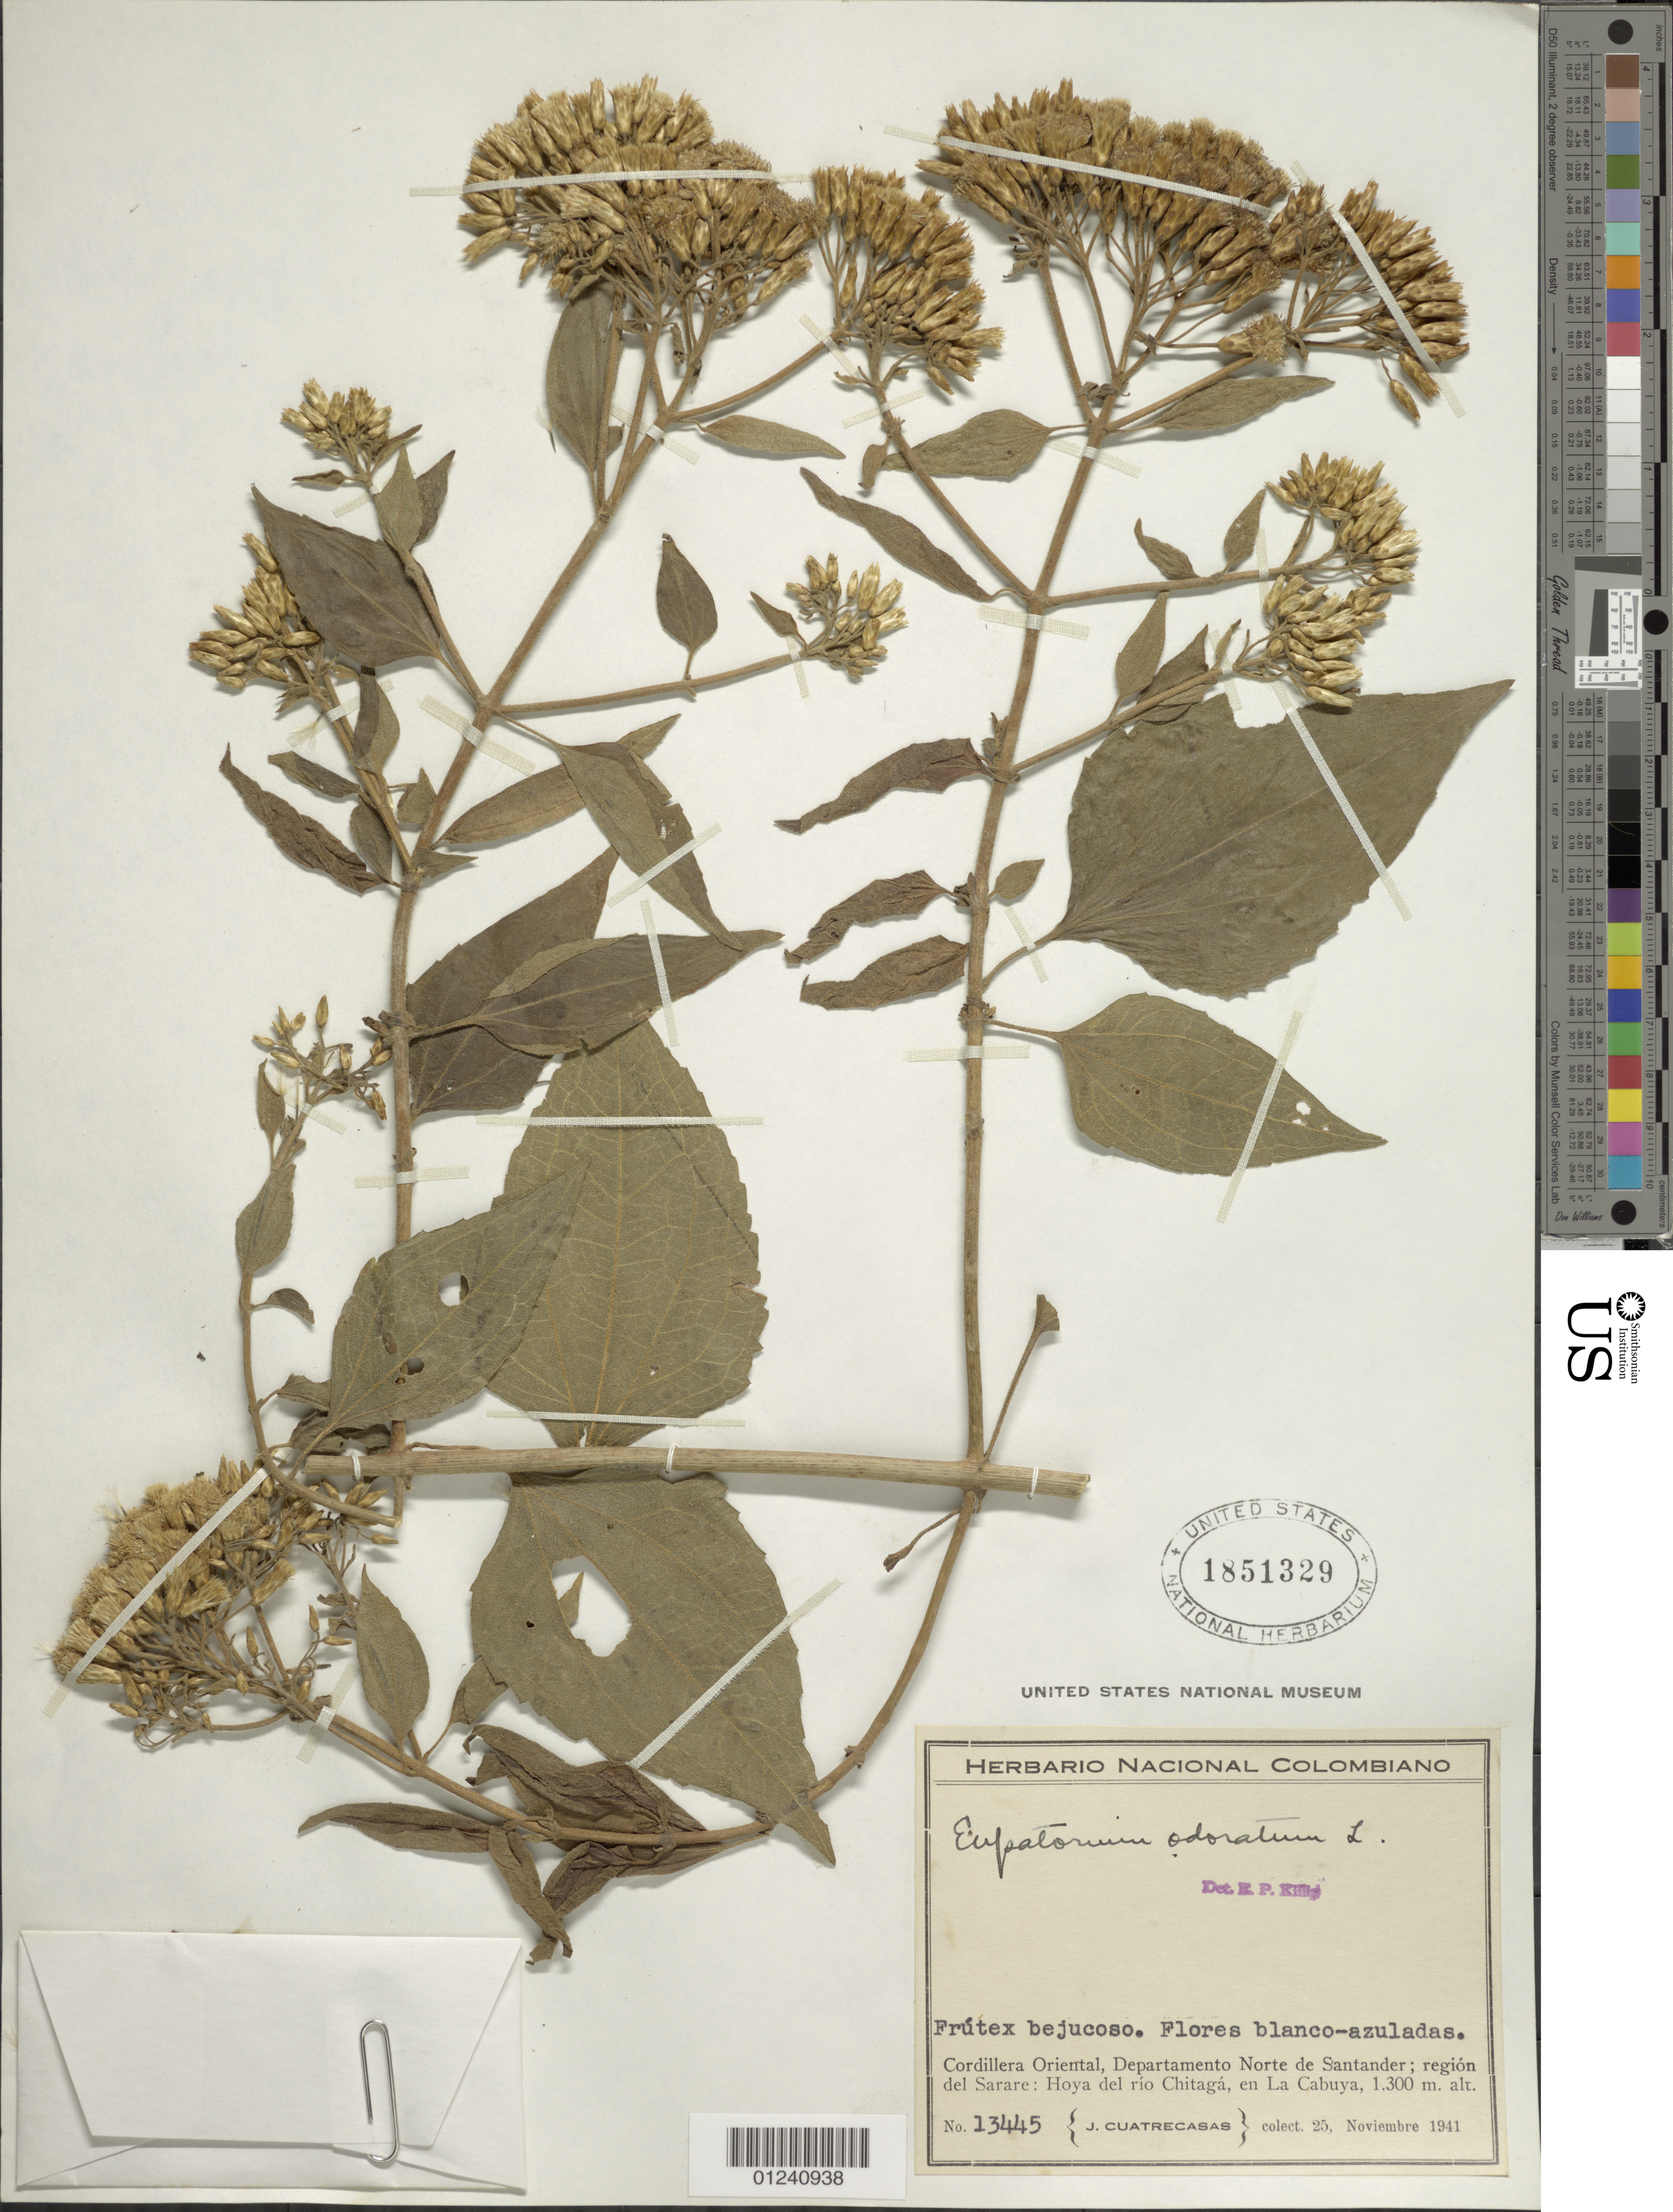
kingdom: Plantae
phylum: Tracheophyta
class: Magnoliopsida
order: Asterales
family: Asteraceae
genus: Chromolaena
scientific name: Chromolaena barranquillensis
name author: (Hieron.) R.M. King & H. Rob.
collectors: J. Cuatrecasas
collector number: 13445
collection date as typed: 25 Nov 1941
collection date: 1941-11-25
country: Colombia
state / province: Norte de Santander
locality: Cordillera Oriental, región del Sarare: Hoya del Rio Chitaga, en La Cubuya.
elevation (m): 1300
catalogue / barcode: US 1851329